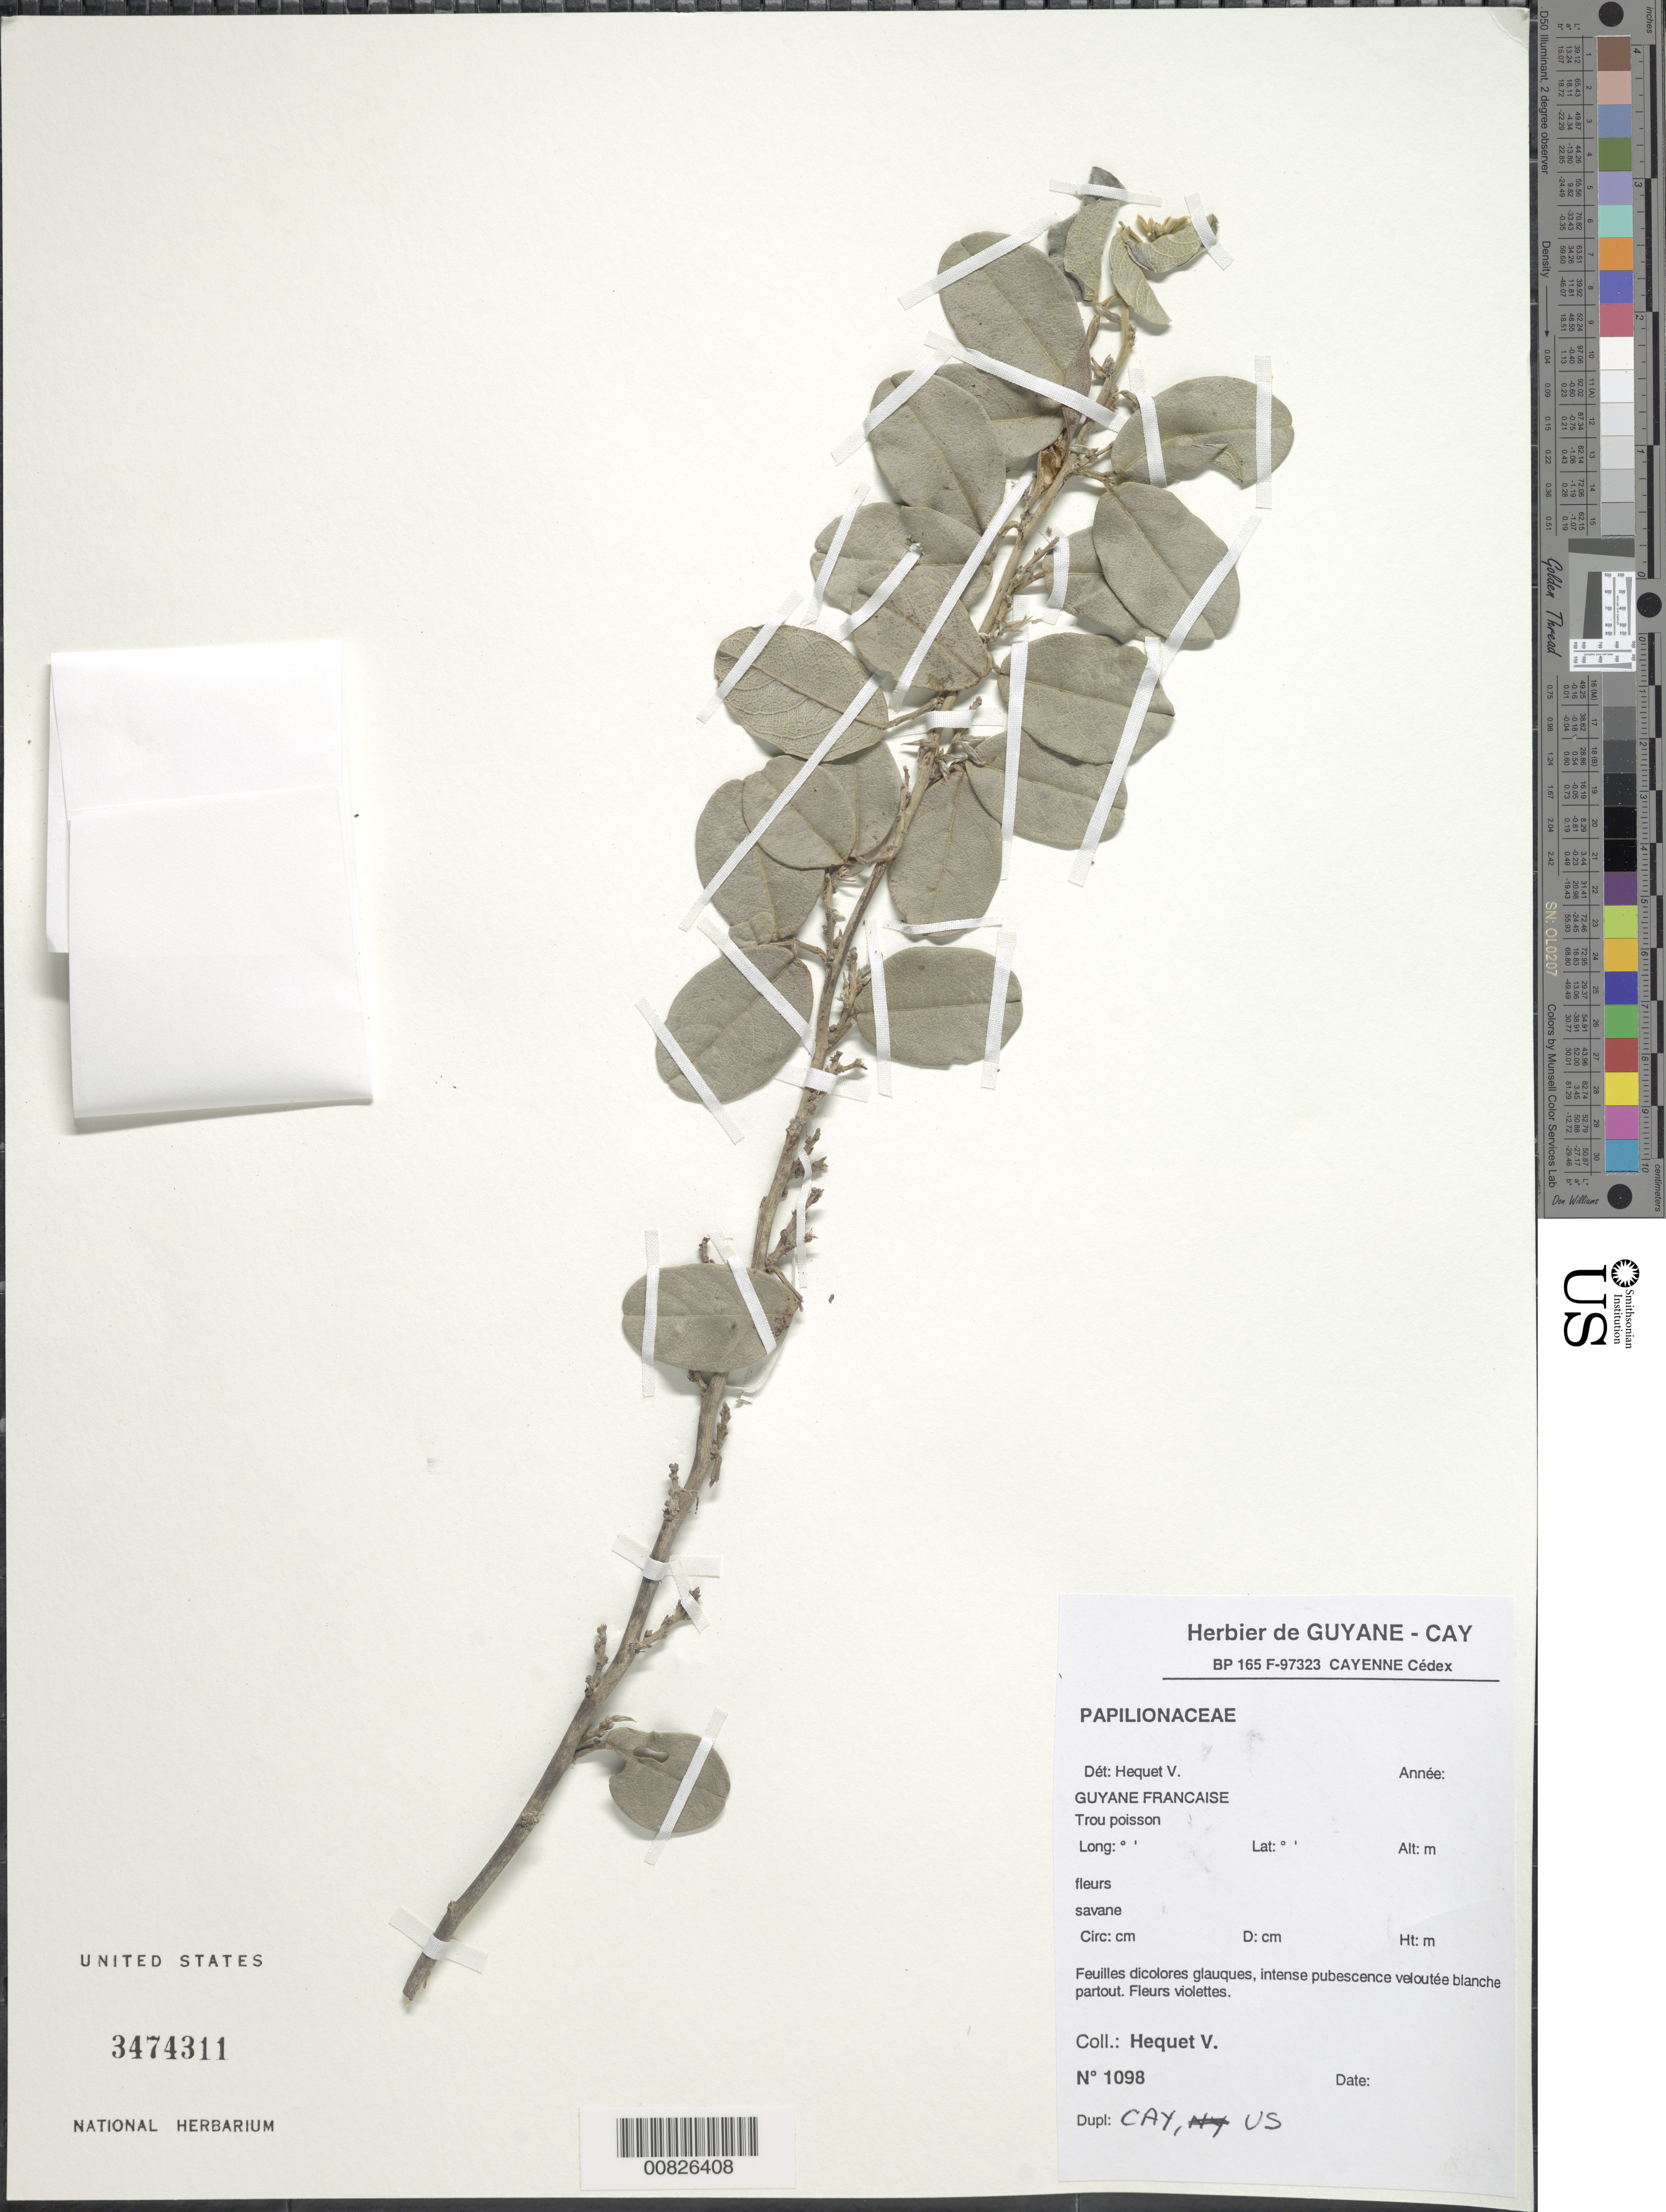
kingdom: Plantae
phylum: Tracheophyta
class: Magnoliopsida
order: Fabales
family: Fabaceae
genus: Galactia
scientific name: Galactia jussiaeana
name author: Kunth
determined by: Mansano, V. F.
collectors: V. Hequet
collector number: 1098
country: French Guiana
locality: Trou Poisson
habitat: Savanna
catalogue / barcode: US 3474311